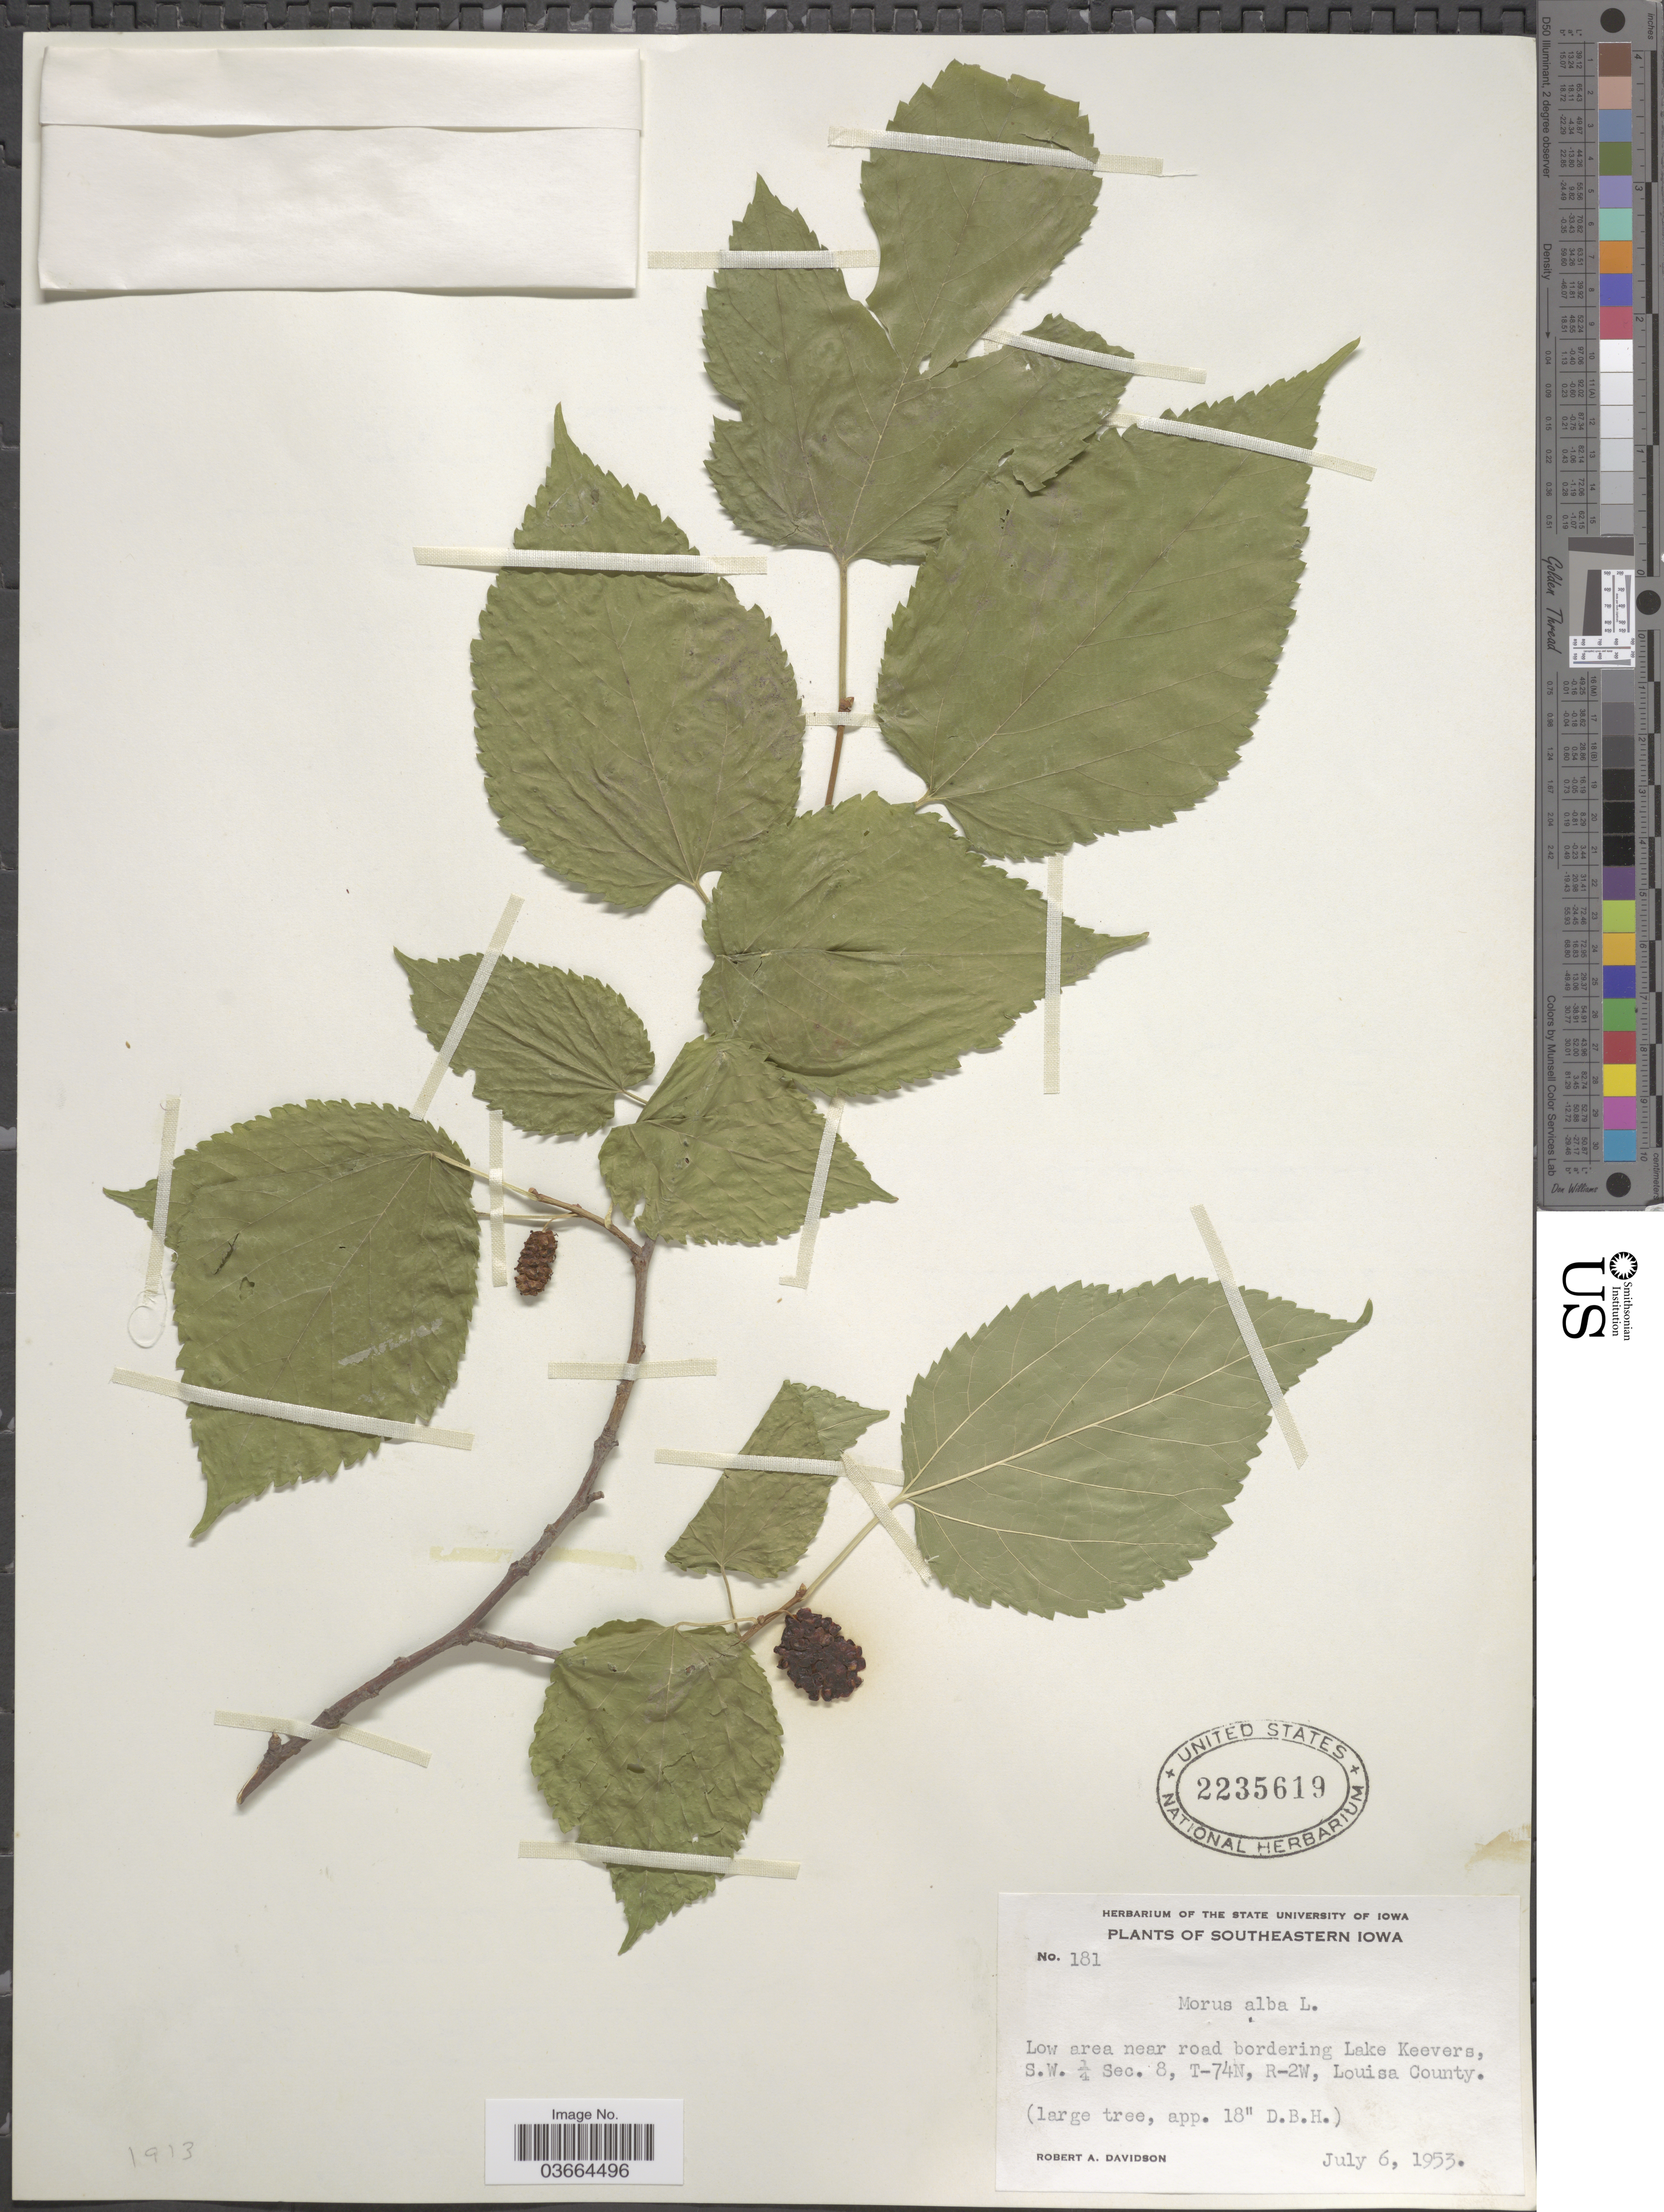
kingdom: Plantae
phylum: Tracheophyta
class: Magnoliopsida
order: Rosales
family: Moraceae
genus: Morus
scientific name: Morus alba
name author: L.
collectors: R. A. Davidson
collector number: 181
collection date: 1953-07-06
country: United States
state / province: Iowa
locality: Southeastern Iowa. Low area near road bordering Lake Keevers, S.W. ¼ Sec. 8, T-74N, R-2W, Louisa County.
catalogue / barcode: US 2235619